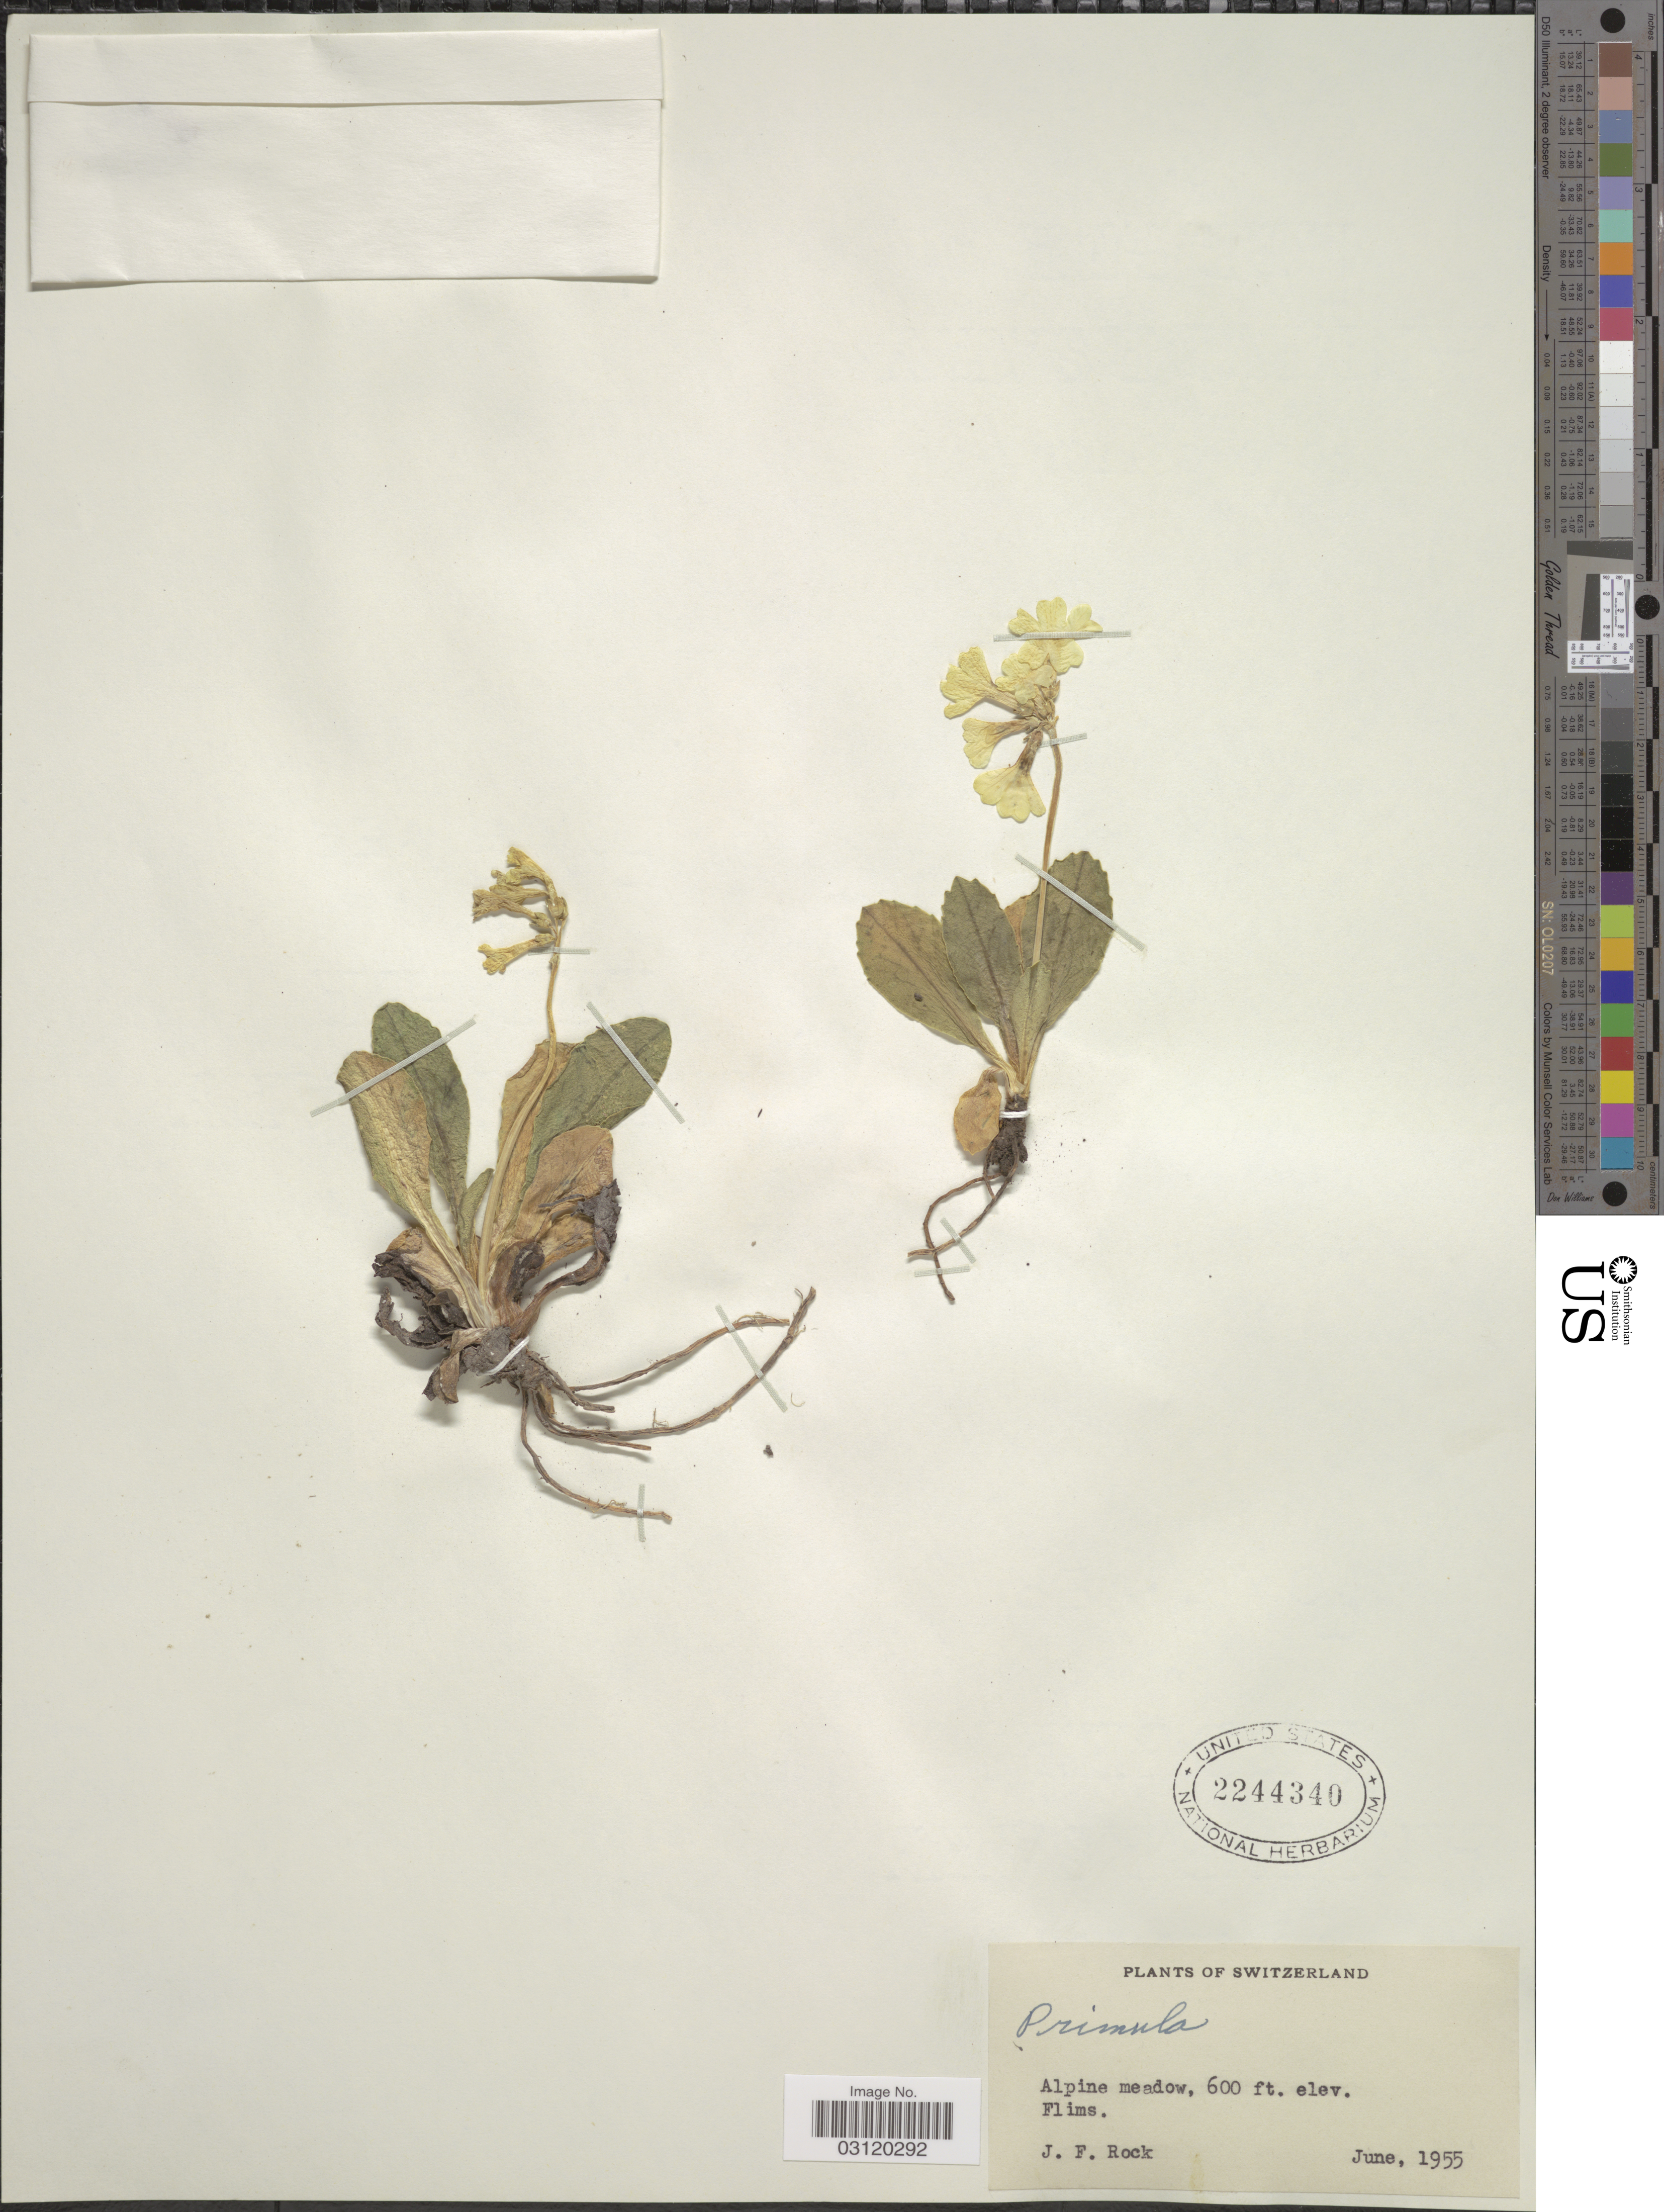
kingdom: Plantae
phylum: Tracheophyta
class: Magnoliopsida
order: Ericales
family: Primulaceae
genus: Primula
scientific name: Primula sp.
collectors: J. Rock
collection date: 1955-06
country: Switzerland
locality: Flims.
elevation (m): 183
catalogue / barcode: US 2244340